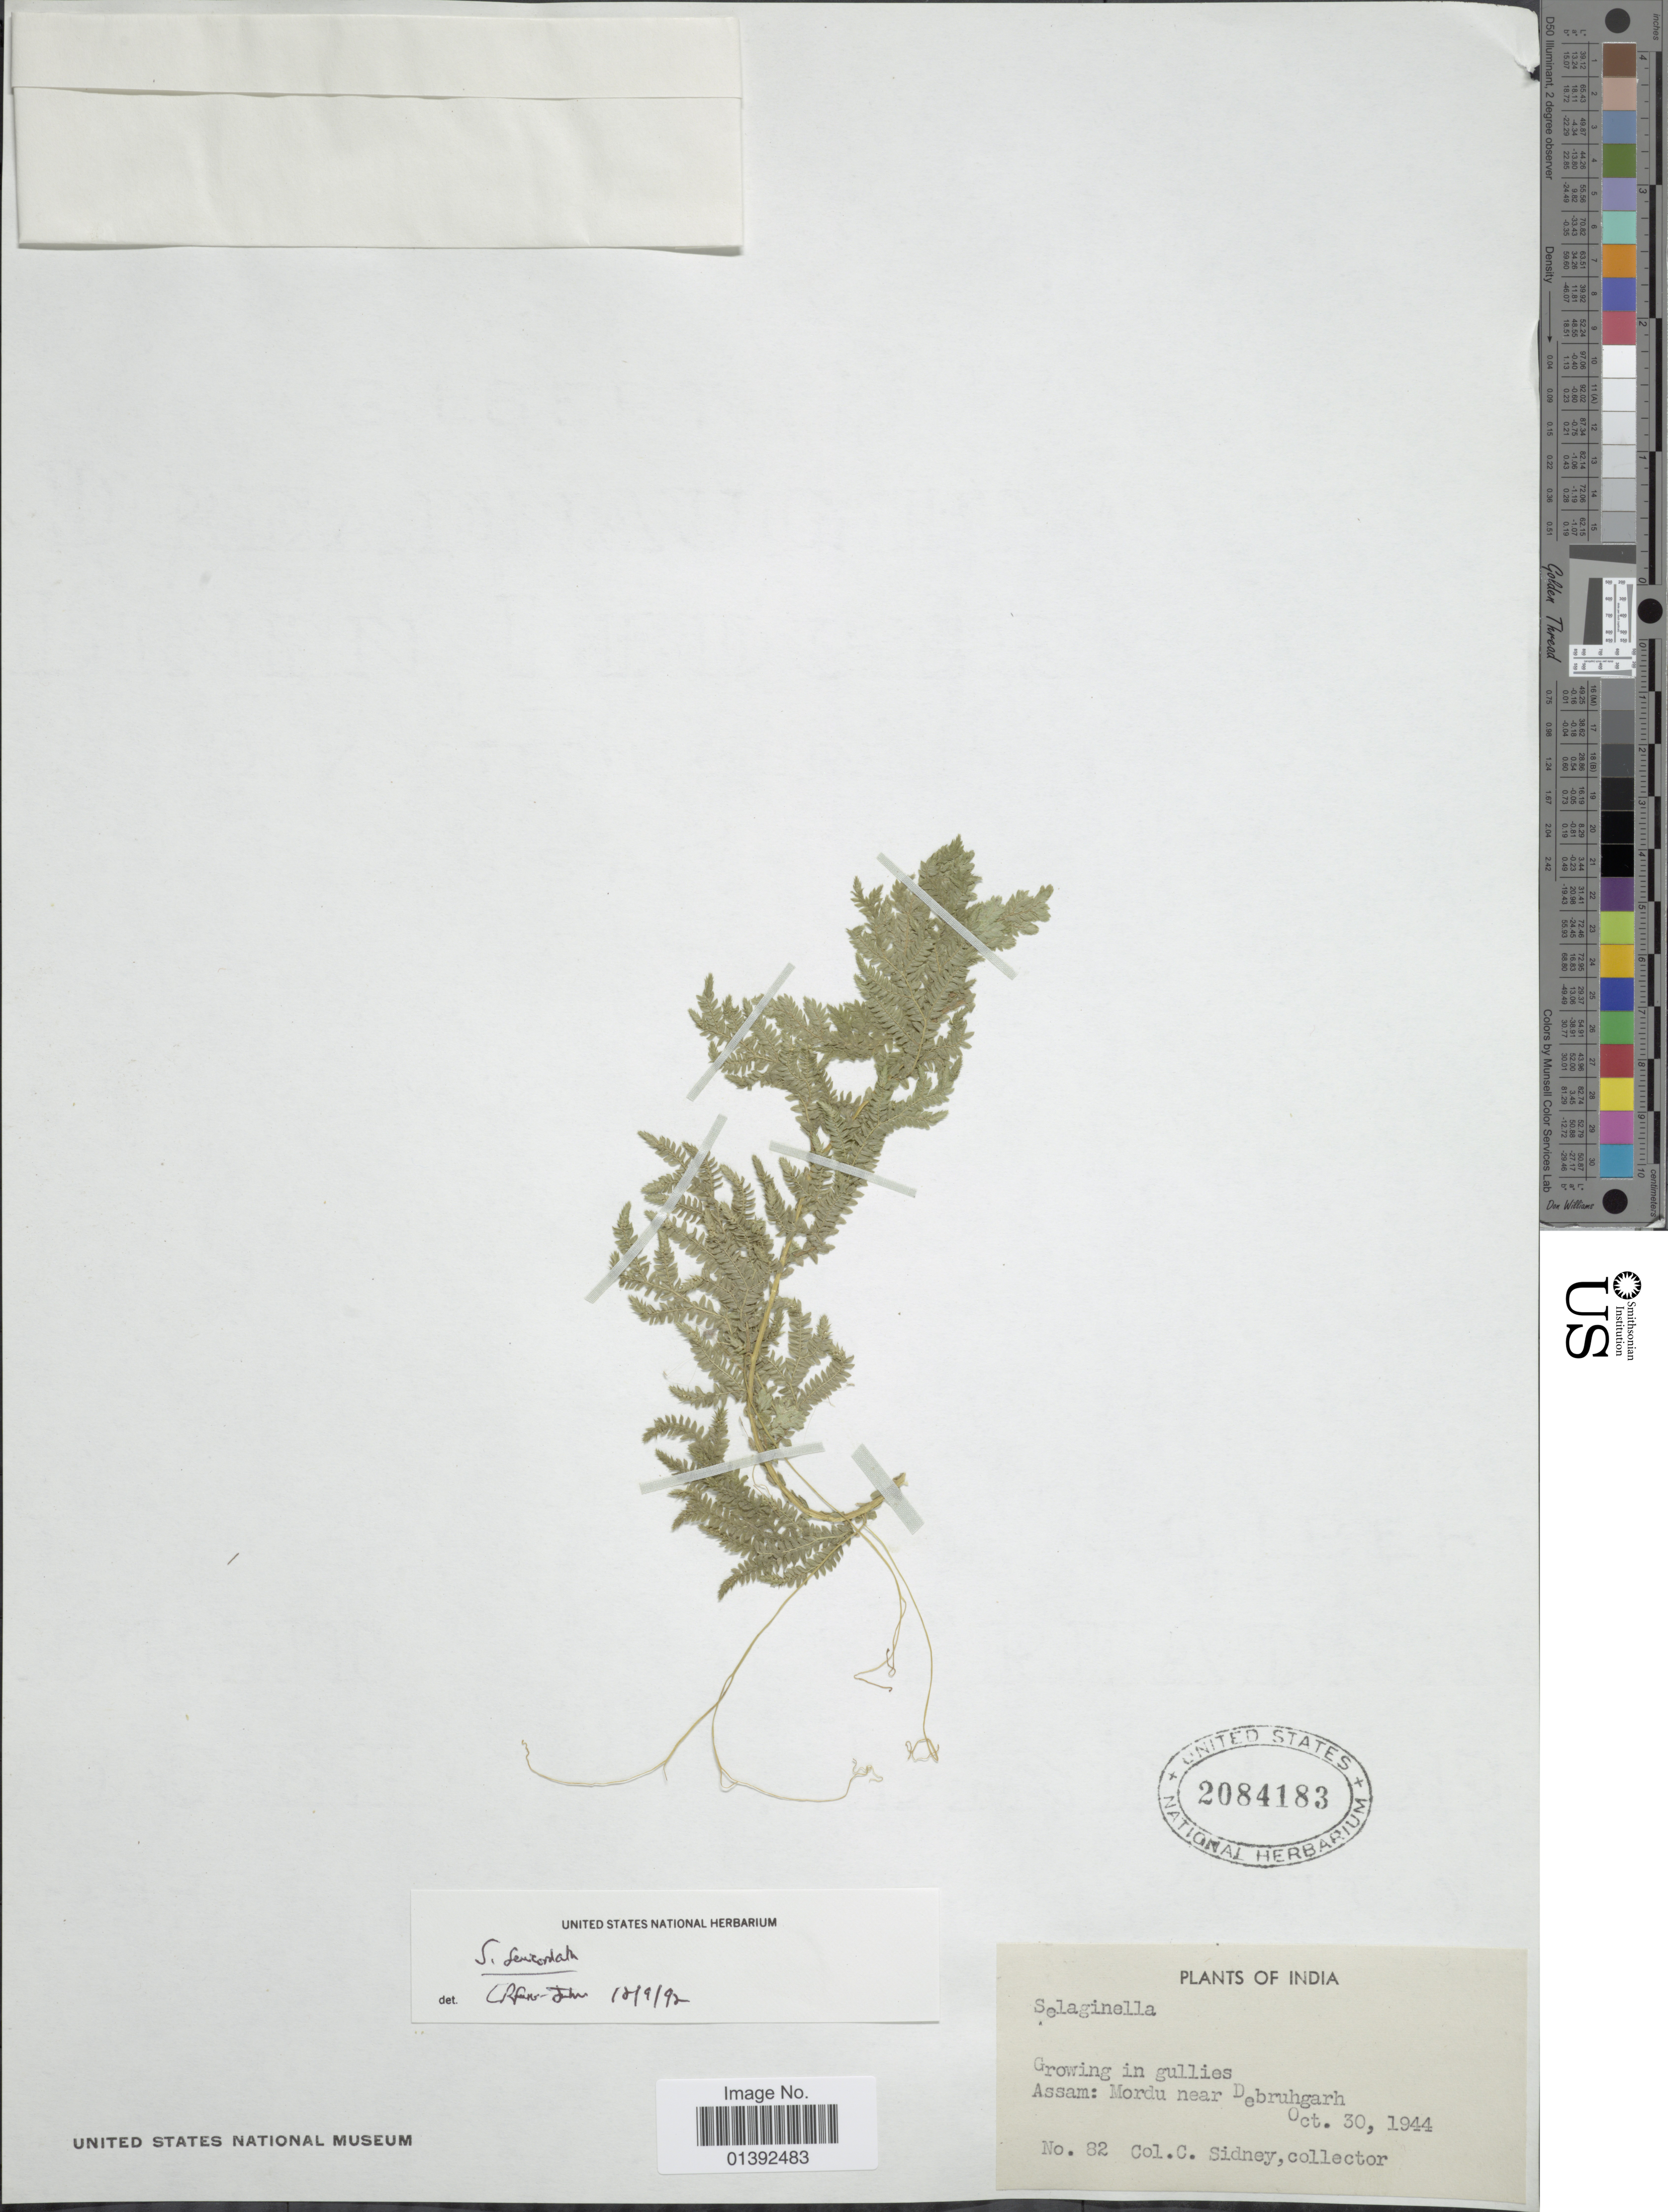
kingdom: Plantae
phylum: Tracheophyta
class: Lycopodiopsida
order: Selaginellales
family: Selaginellaceae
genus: Selaginella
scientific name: Selaginella sp.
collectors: C. Sidney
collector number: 82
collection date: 1944-10-30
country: India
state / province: Assam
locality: Morau near Debruhgarh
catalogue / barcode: US 2084183